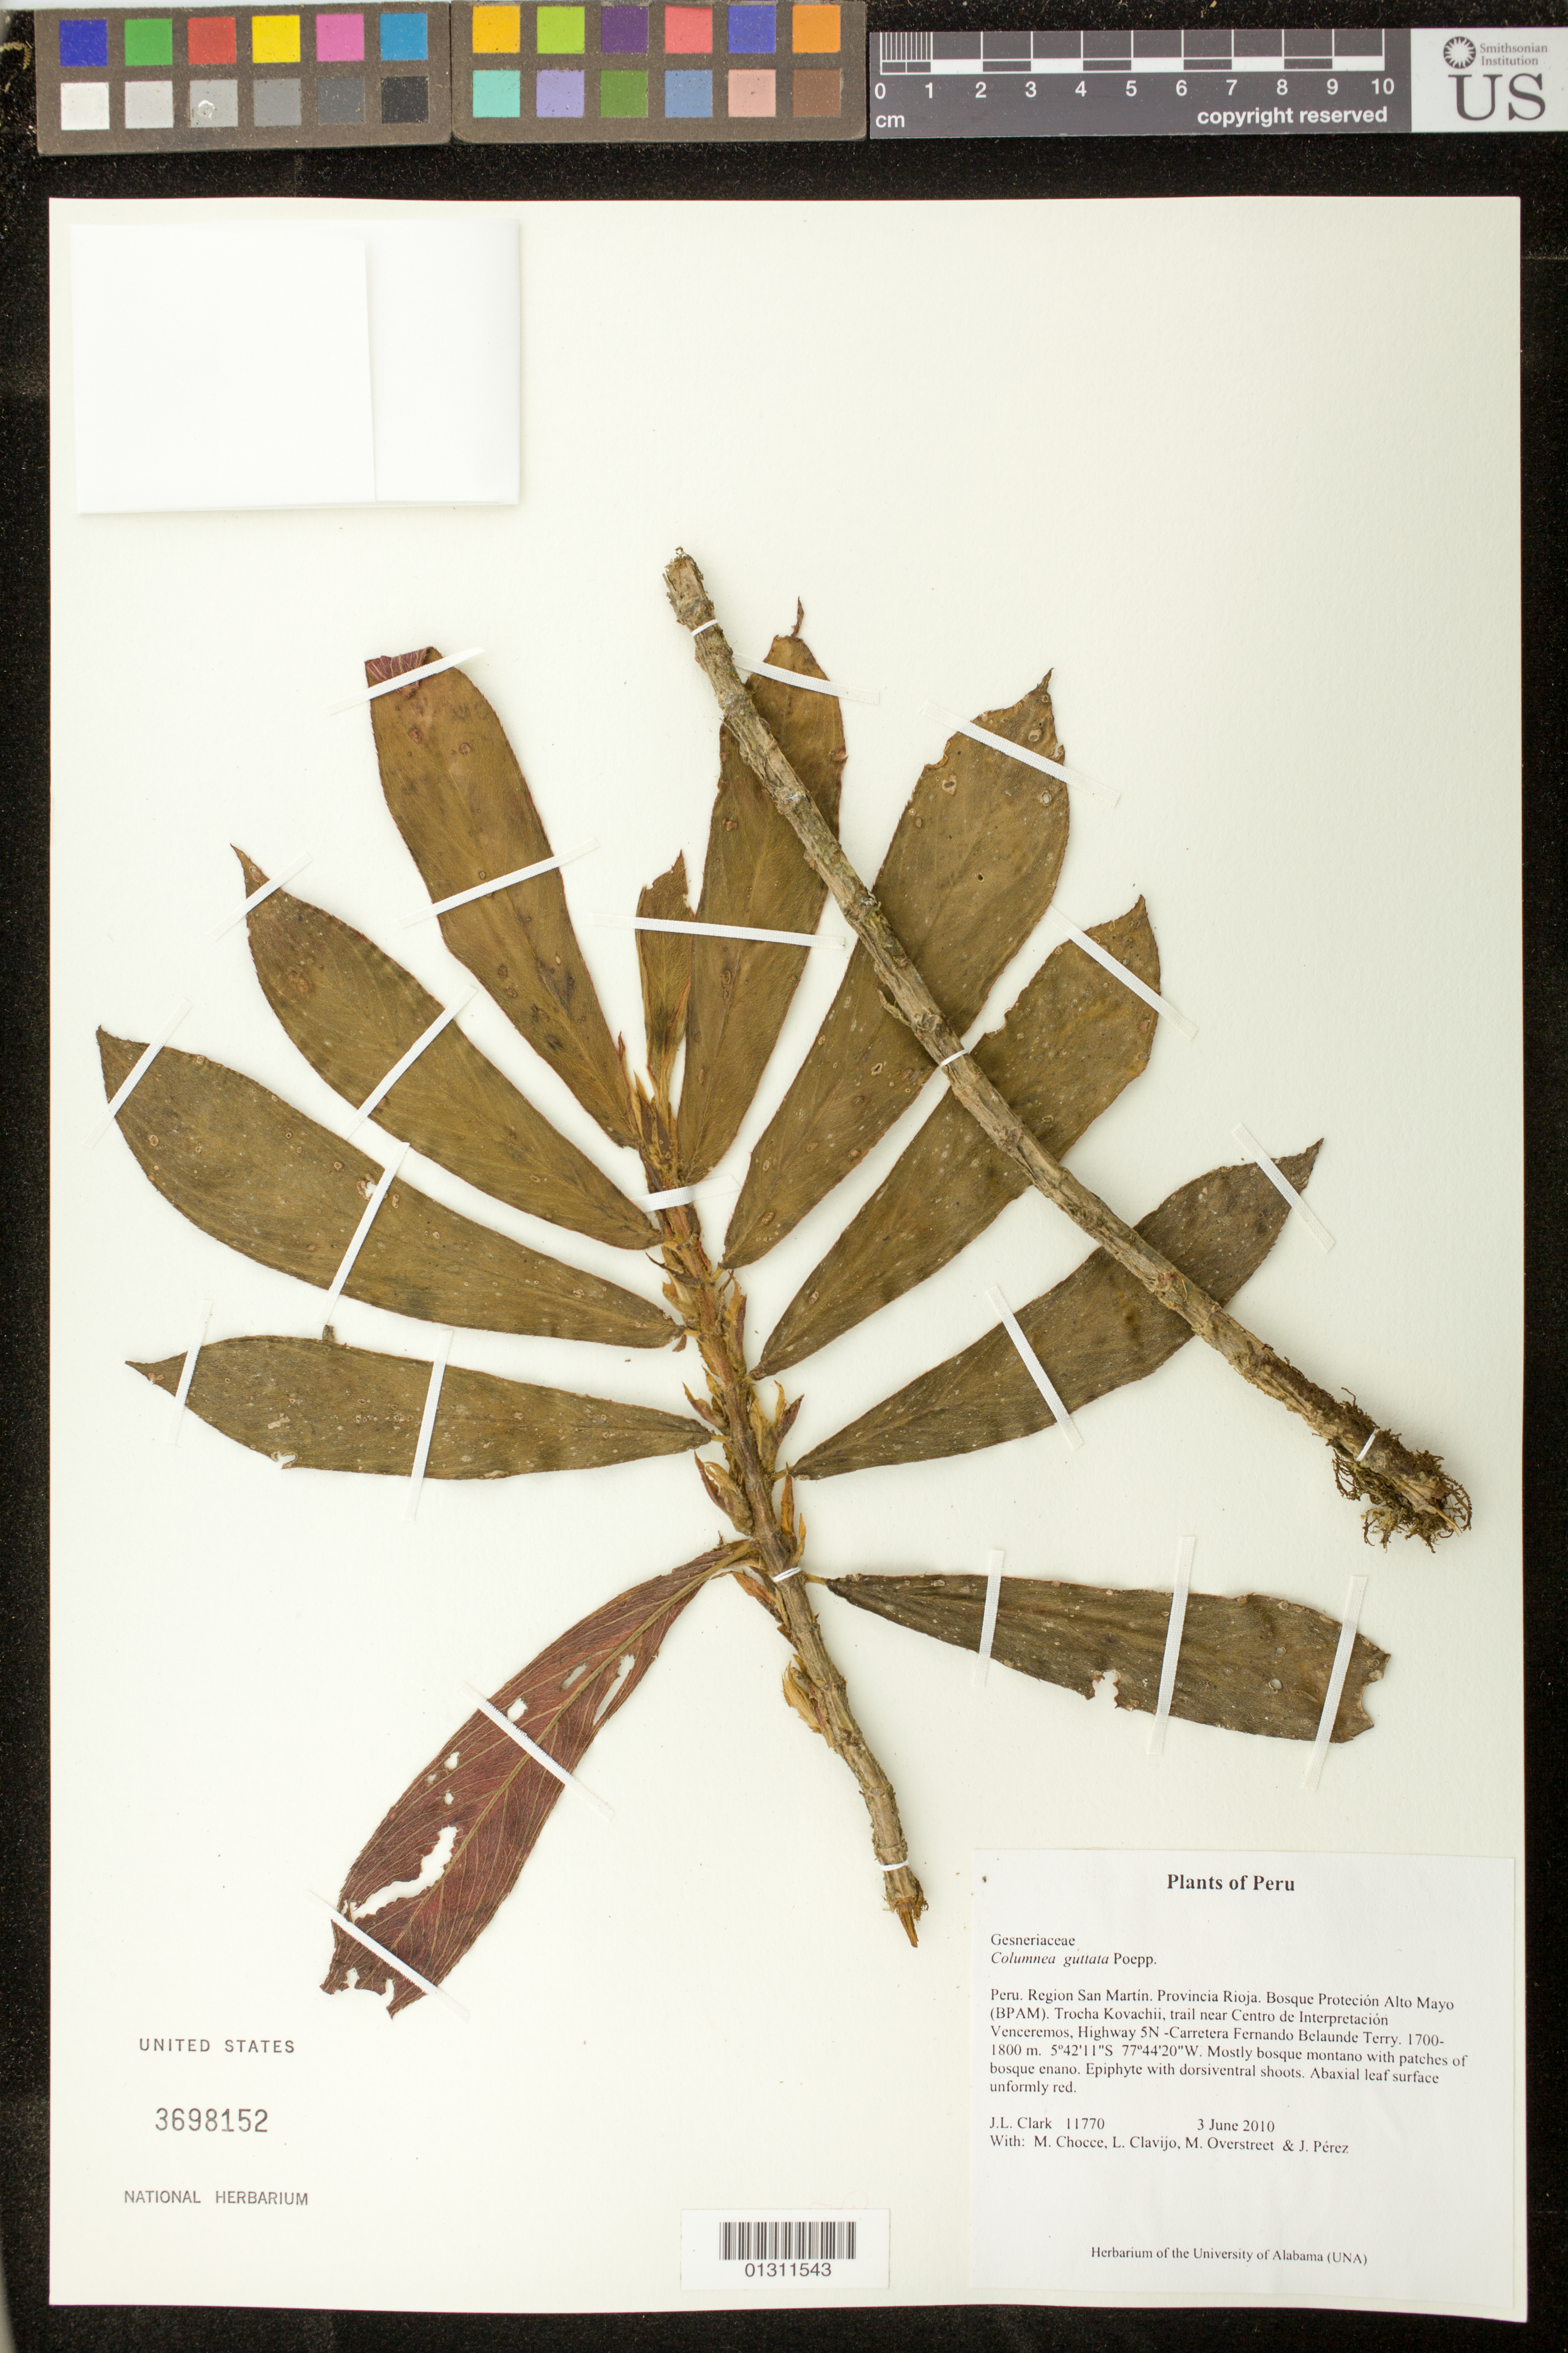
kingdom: Plantae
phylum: Tracheophyta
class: Magnoliopsida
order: Lamiales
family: Gesneriaceae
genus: Columnea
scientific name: Columnea guttata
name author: Poepp.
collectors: J. L. Clark, M. Chocce, L. Clavijo, M. Overstreet & J. Perez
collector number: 11770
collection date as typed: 03 Jun 2010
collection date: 2010-06-03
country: Peru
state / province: San Martín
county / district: Rioja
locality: Region San Martin, Bosque Protecion Alto Mayo (BPAM). Trocha Kovachii, trail near Centro de Interpretacion Venceremos, Highway 5N-Carretera Fernando Belaunde Terry.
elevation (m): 1700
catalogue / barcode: US 3698152